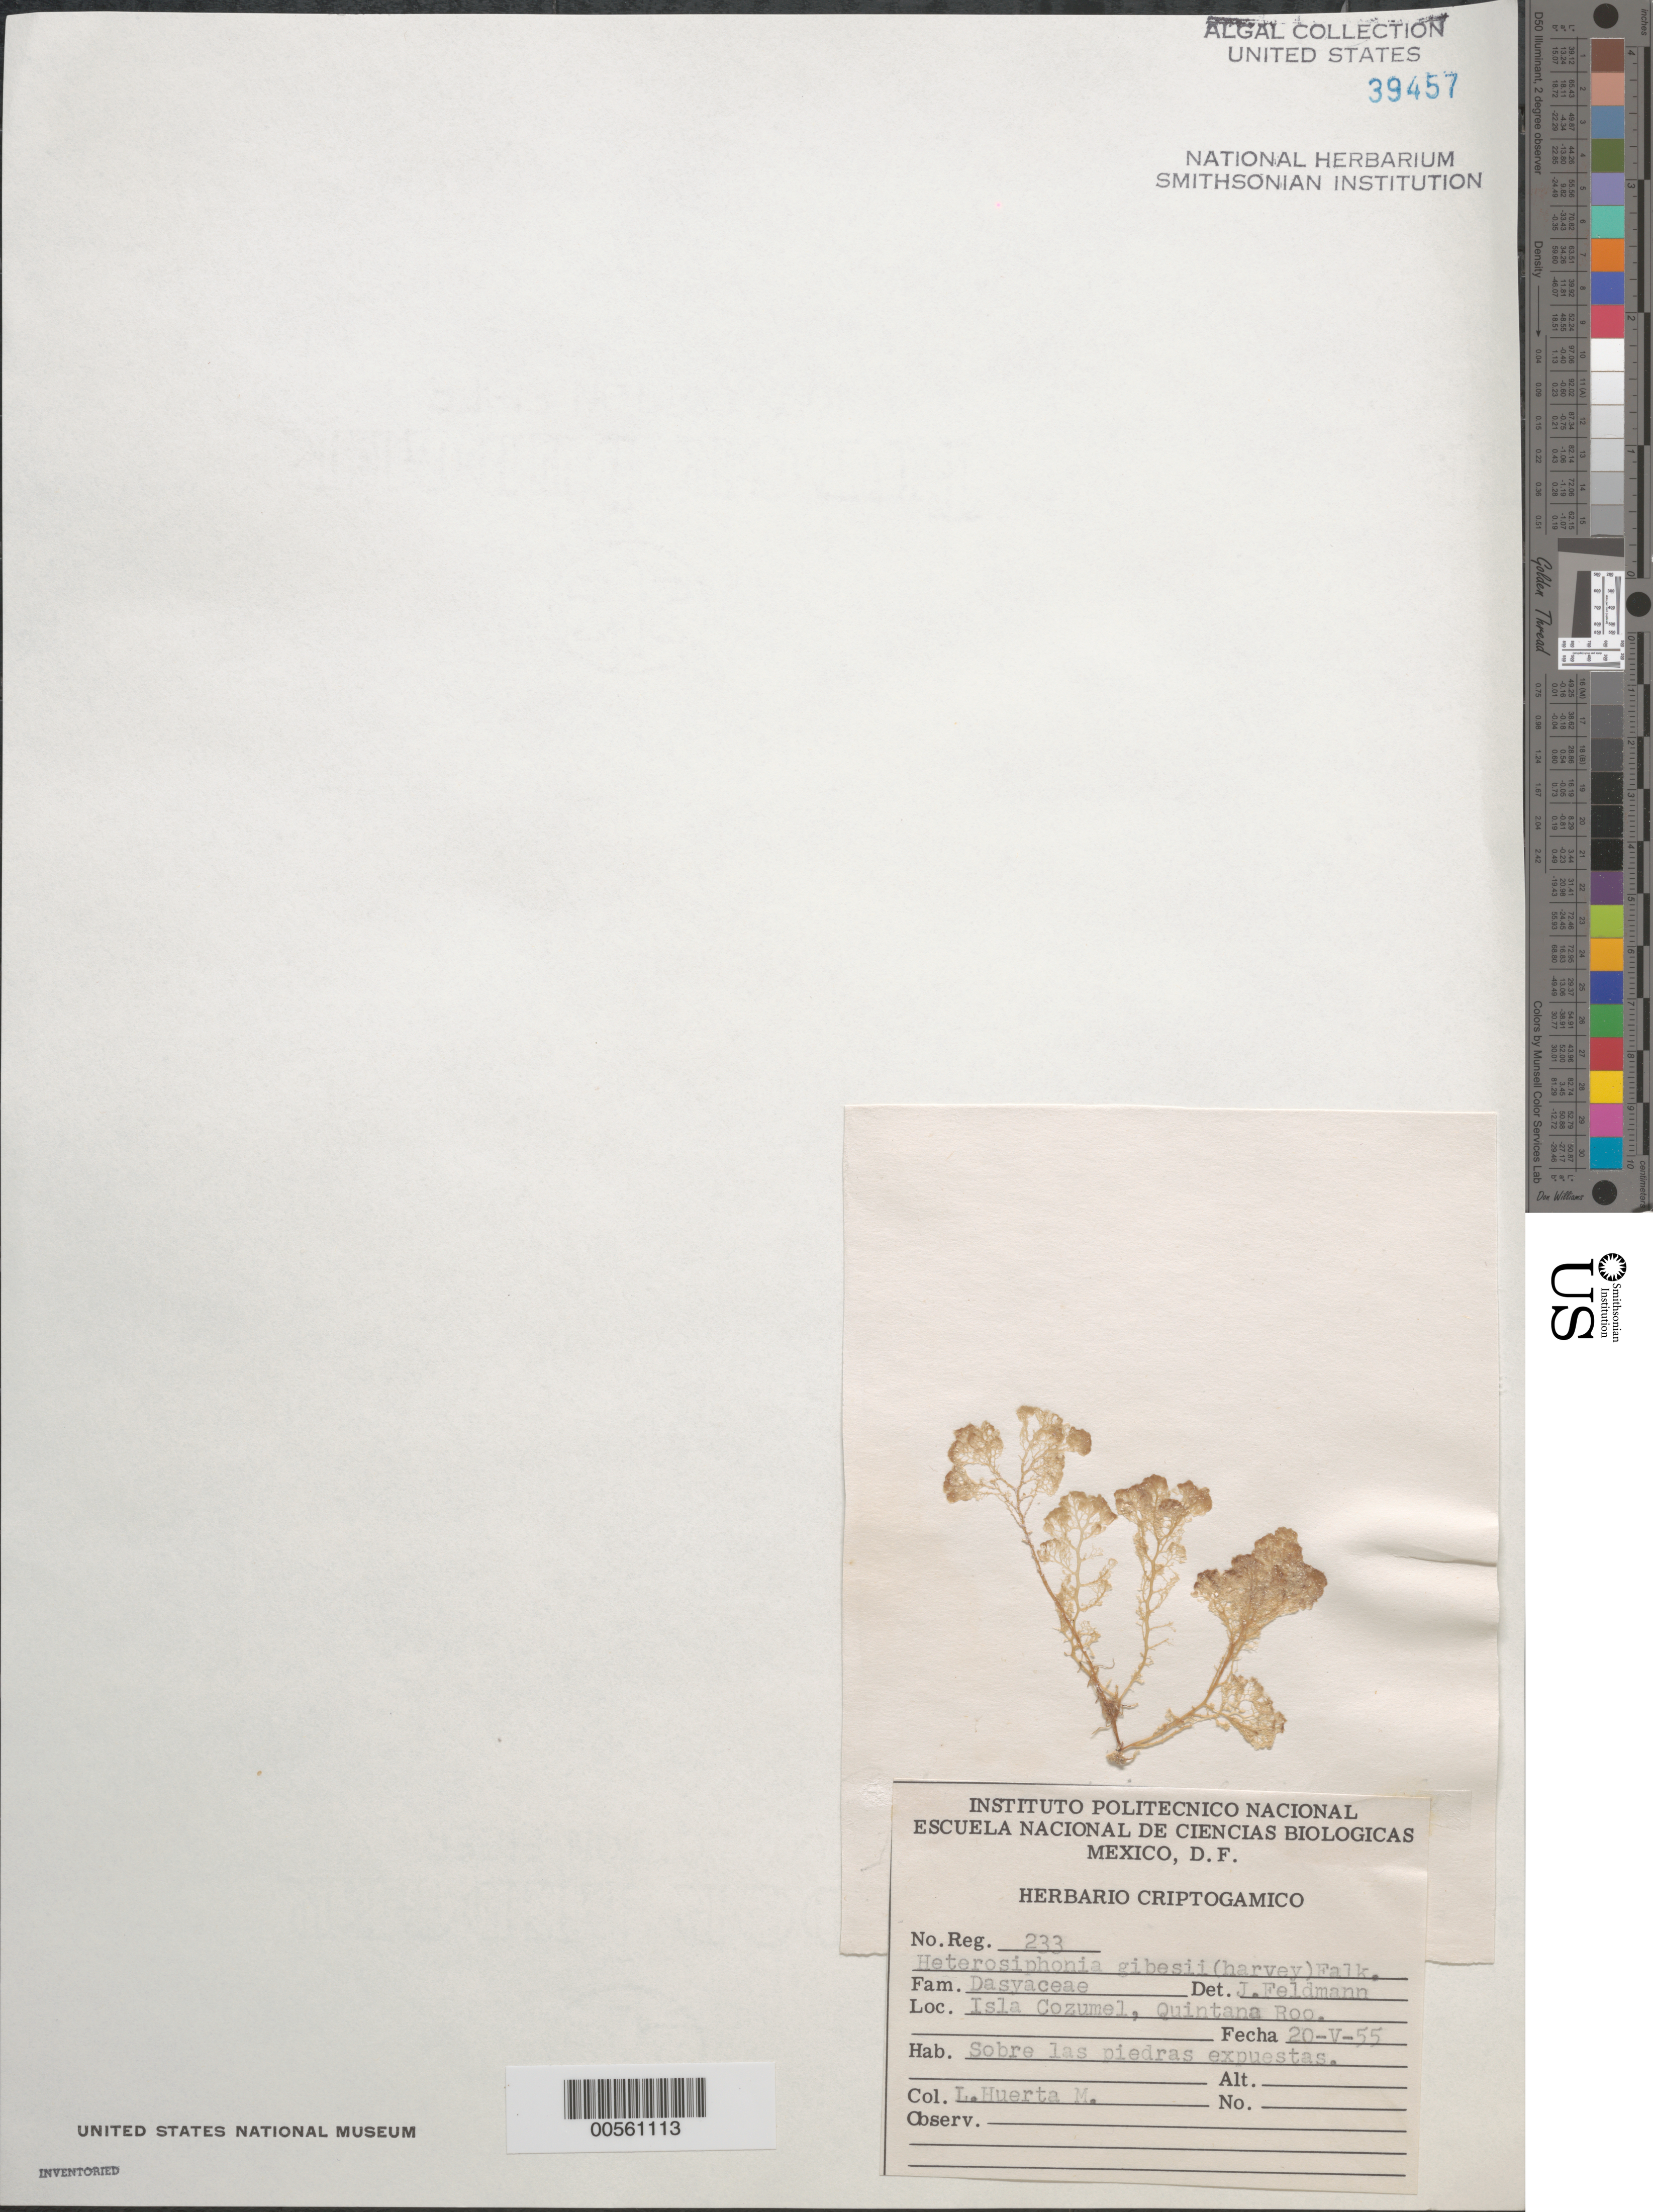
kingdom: Plantae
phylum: Rhodophyta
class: Florideophyceae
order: Ceramiales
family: Dasyaceae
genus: Heterosiphonia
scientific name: Heterosiphonia gibbesii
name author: (Harv.)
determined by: Feldmann, J.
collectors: L. Huerta M.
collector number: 233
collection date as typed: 20 May 1955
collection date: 1955-05-20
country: Mexico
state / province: Quintana Roo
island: Isla Cozumel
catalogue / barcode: US 39457